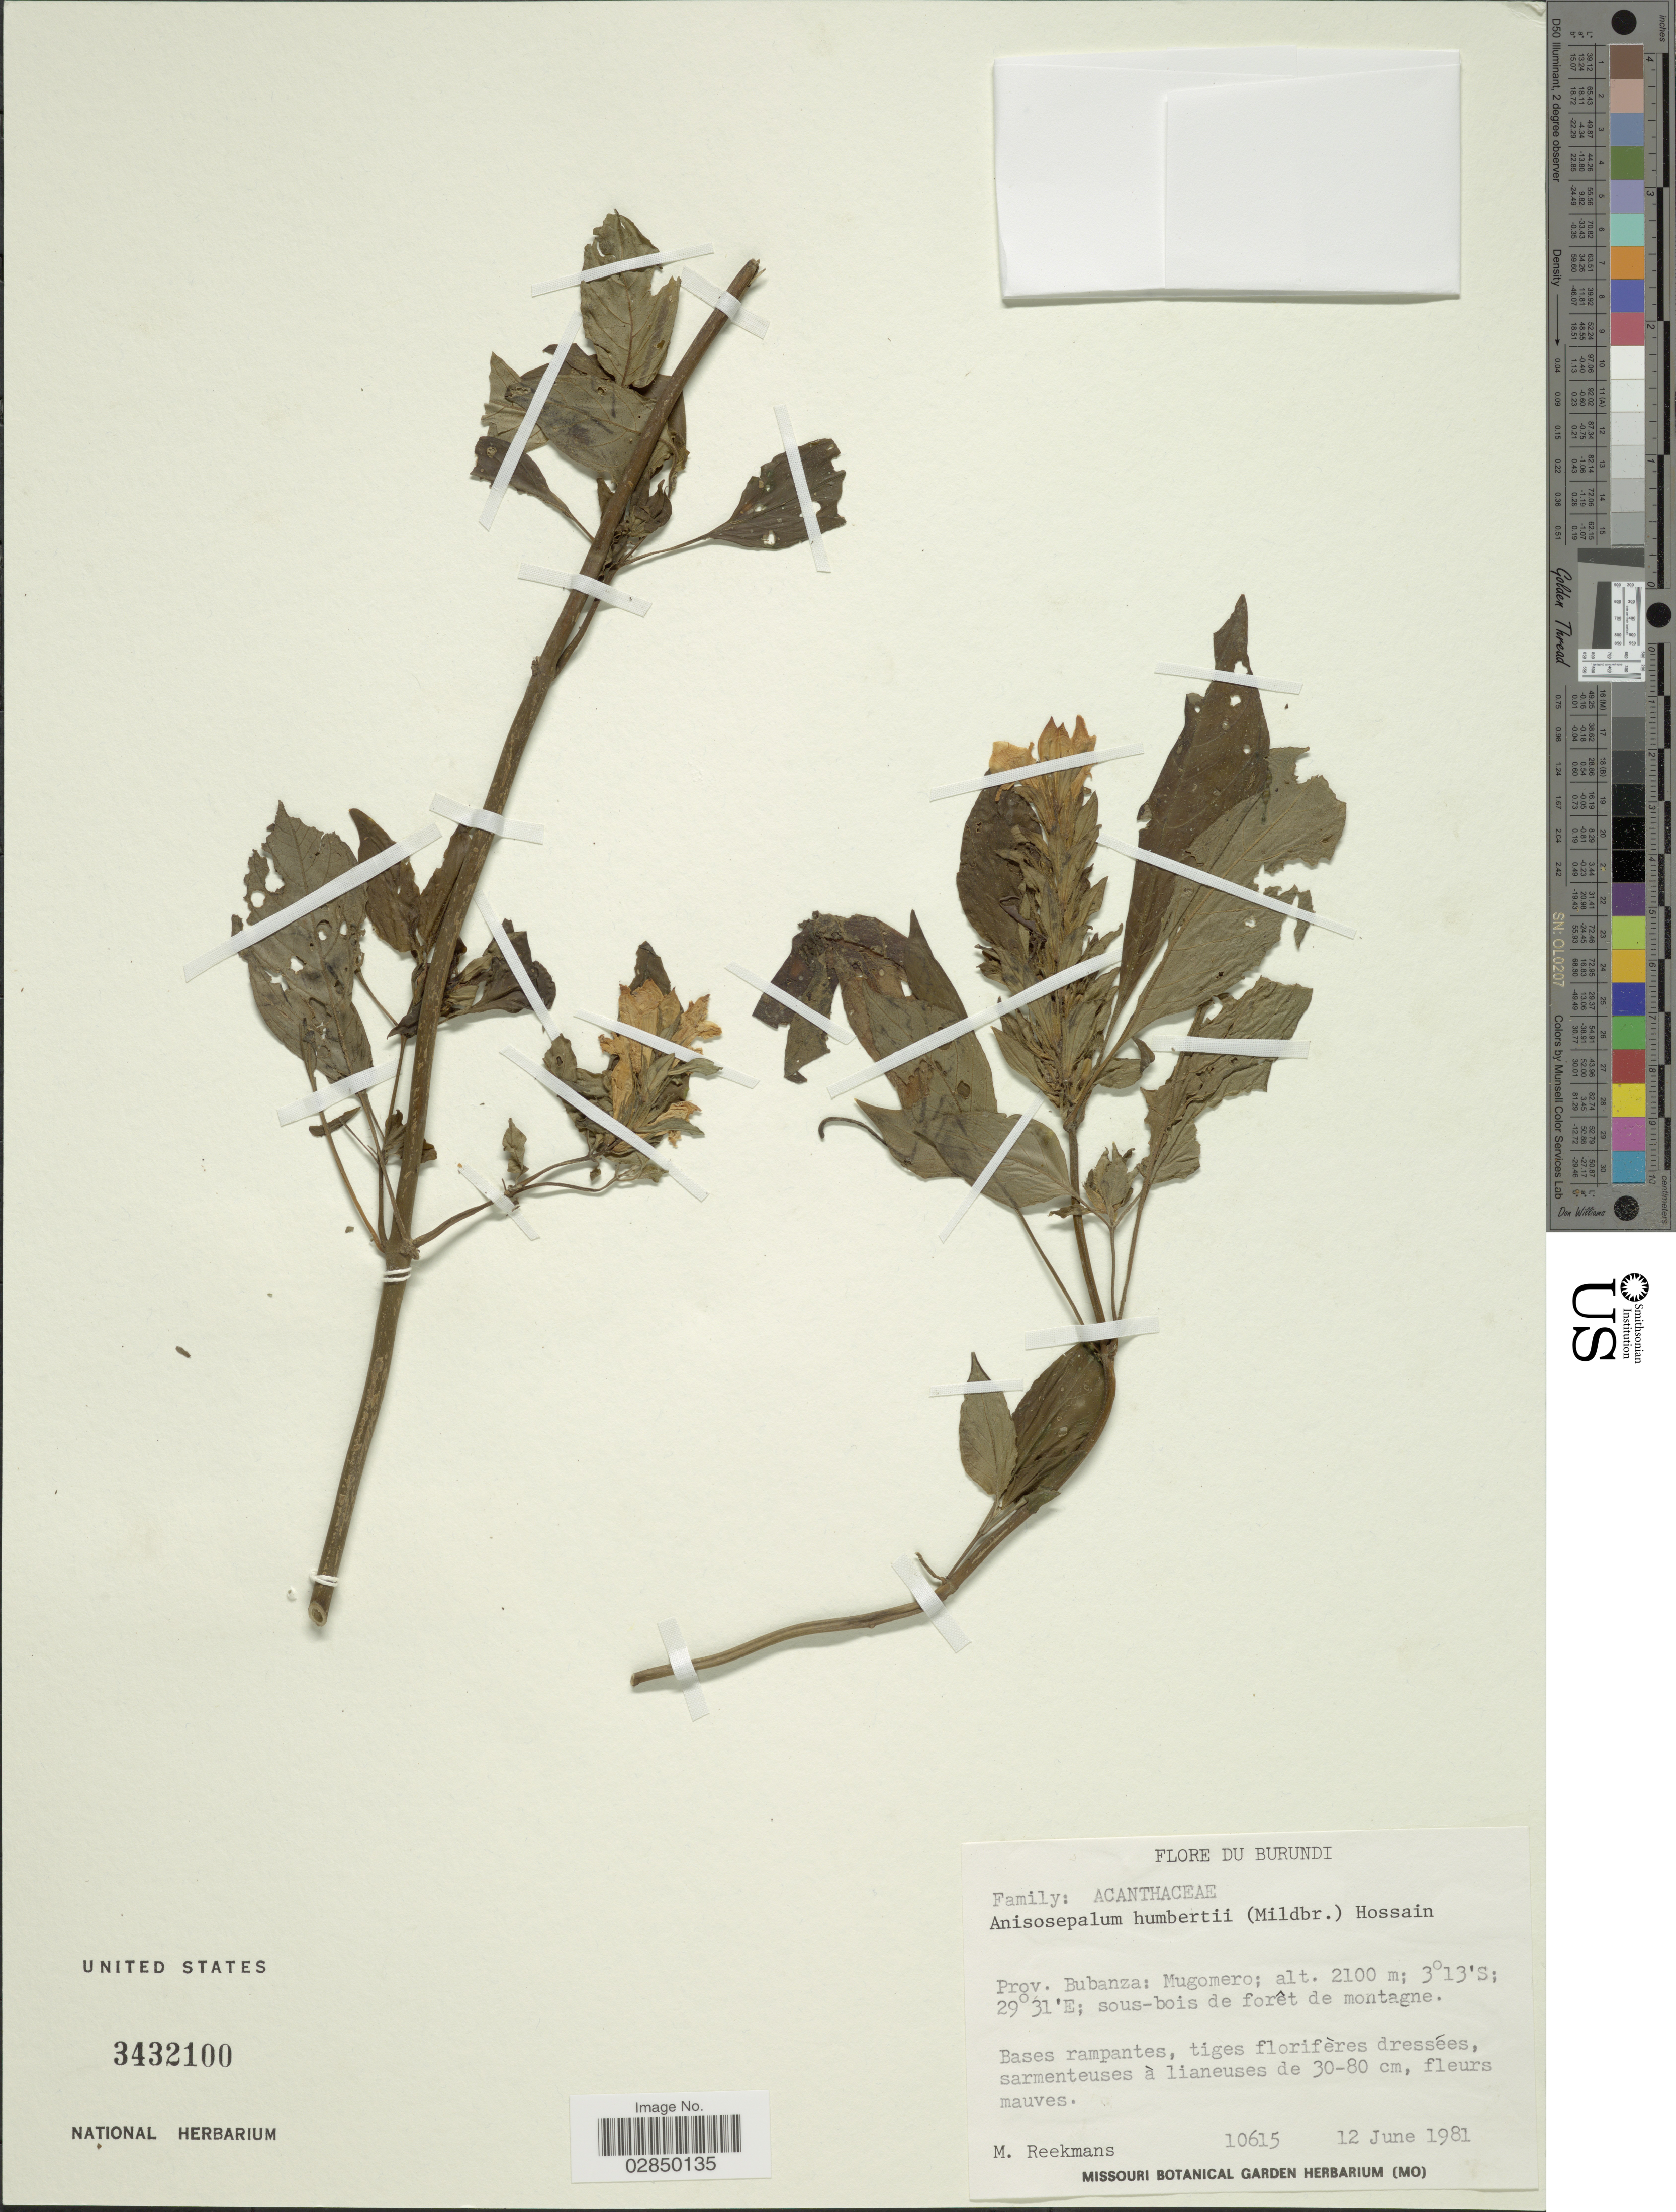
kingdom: Plantae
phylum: Tracheophyta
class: Magnoliopsida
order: Lamiales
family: Acanthaceae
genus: Anisosepalum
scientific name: Anisosepalum humbertii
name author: (Mildbr.) E. Hossain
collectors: M. Reekmans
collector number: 10615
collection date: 1981-06-12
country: Burundi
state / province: Bubanza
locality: Mugomero.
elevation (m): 2100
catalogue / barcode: US 3432100